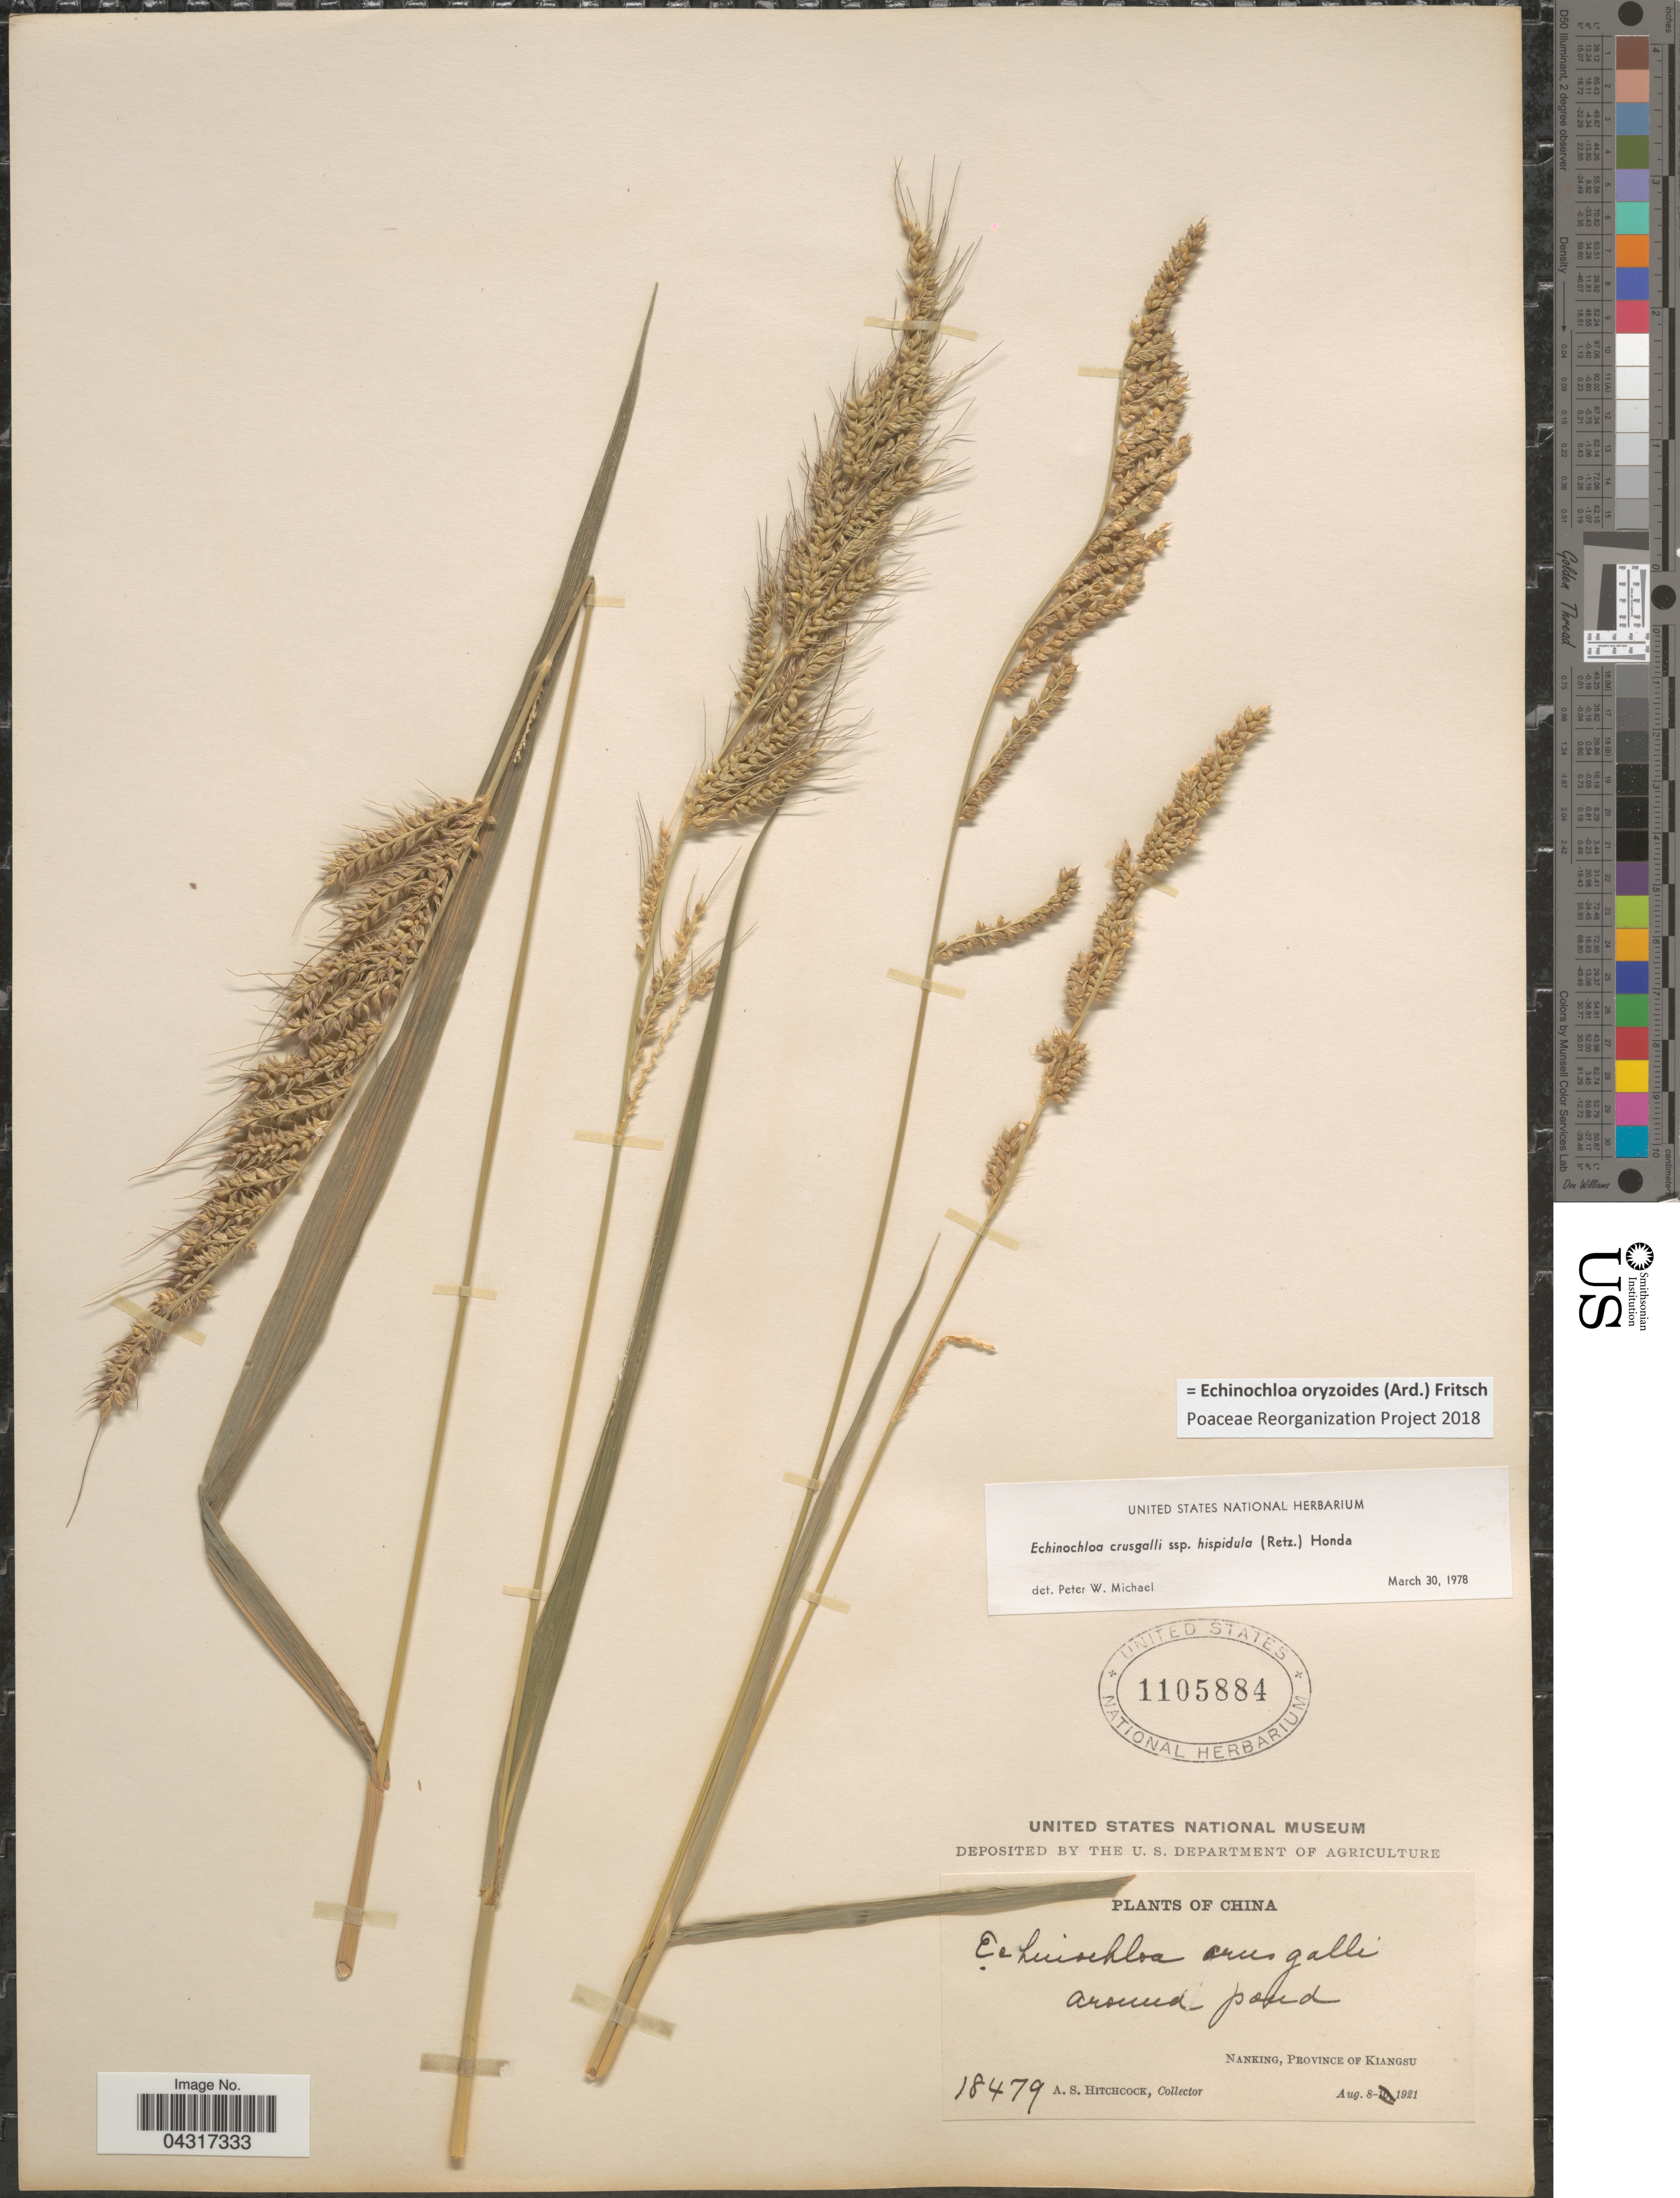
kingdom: Plantae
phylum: Tracheophyta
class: Liliopsida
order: Poales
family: Poaceae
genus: Echinochloa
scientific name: Echinochloa oryzoides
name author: (Ard.) Fritsch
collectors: A. S. Hitchcock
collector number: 18479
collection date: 1921-08-08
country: China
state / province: Jiangsu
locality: Around pond. Nanking, Province of Kiangsu.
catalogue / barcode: US 1105884